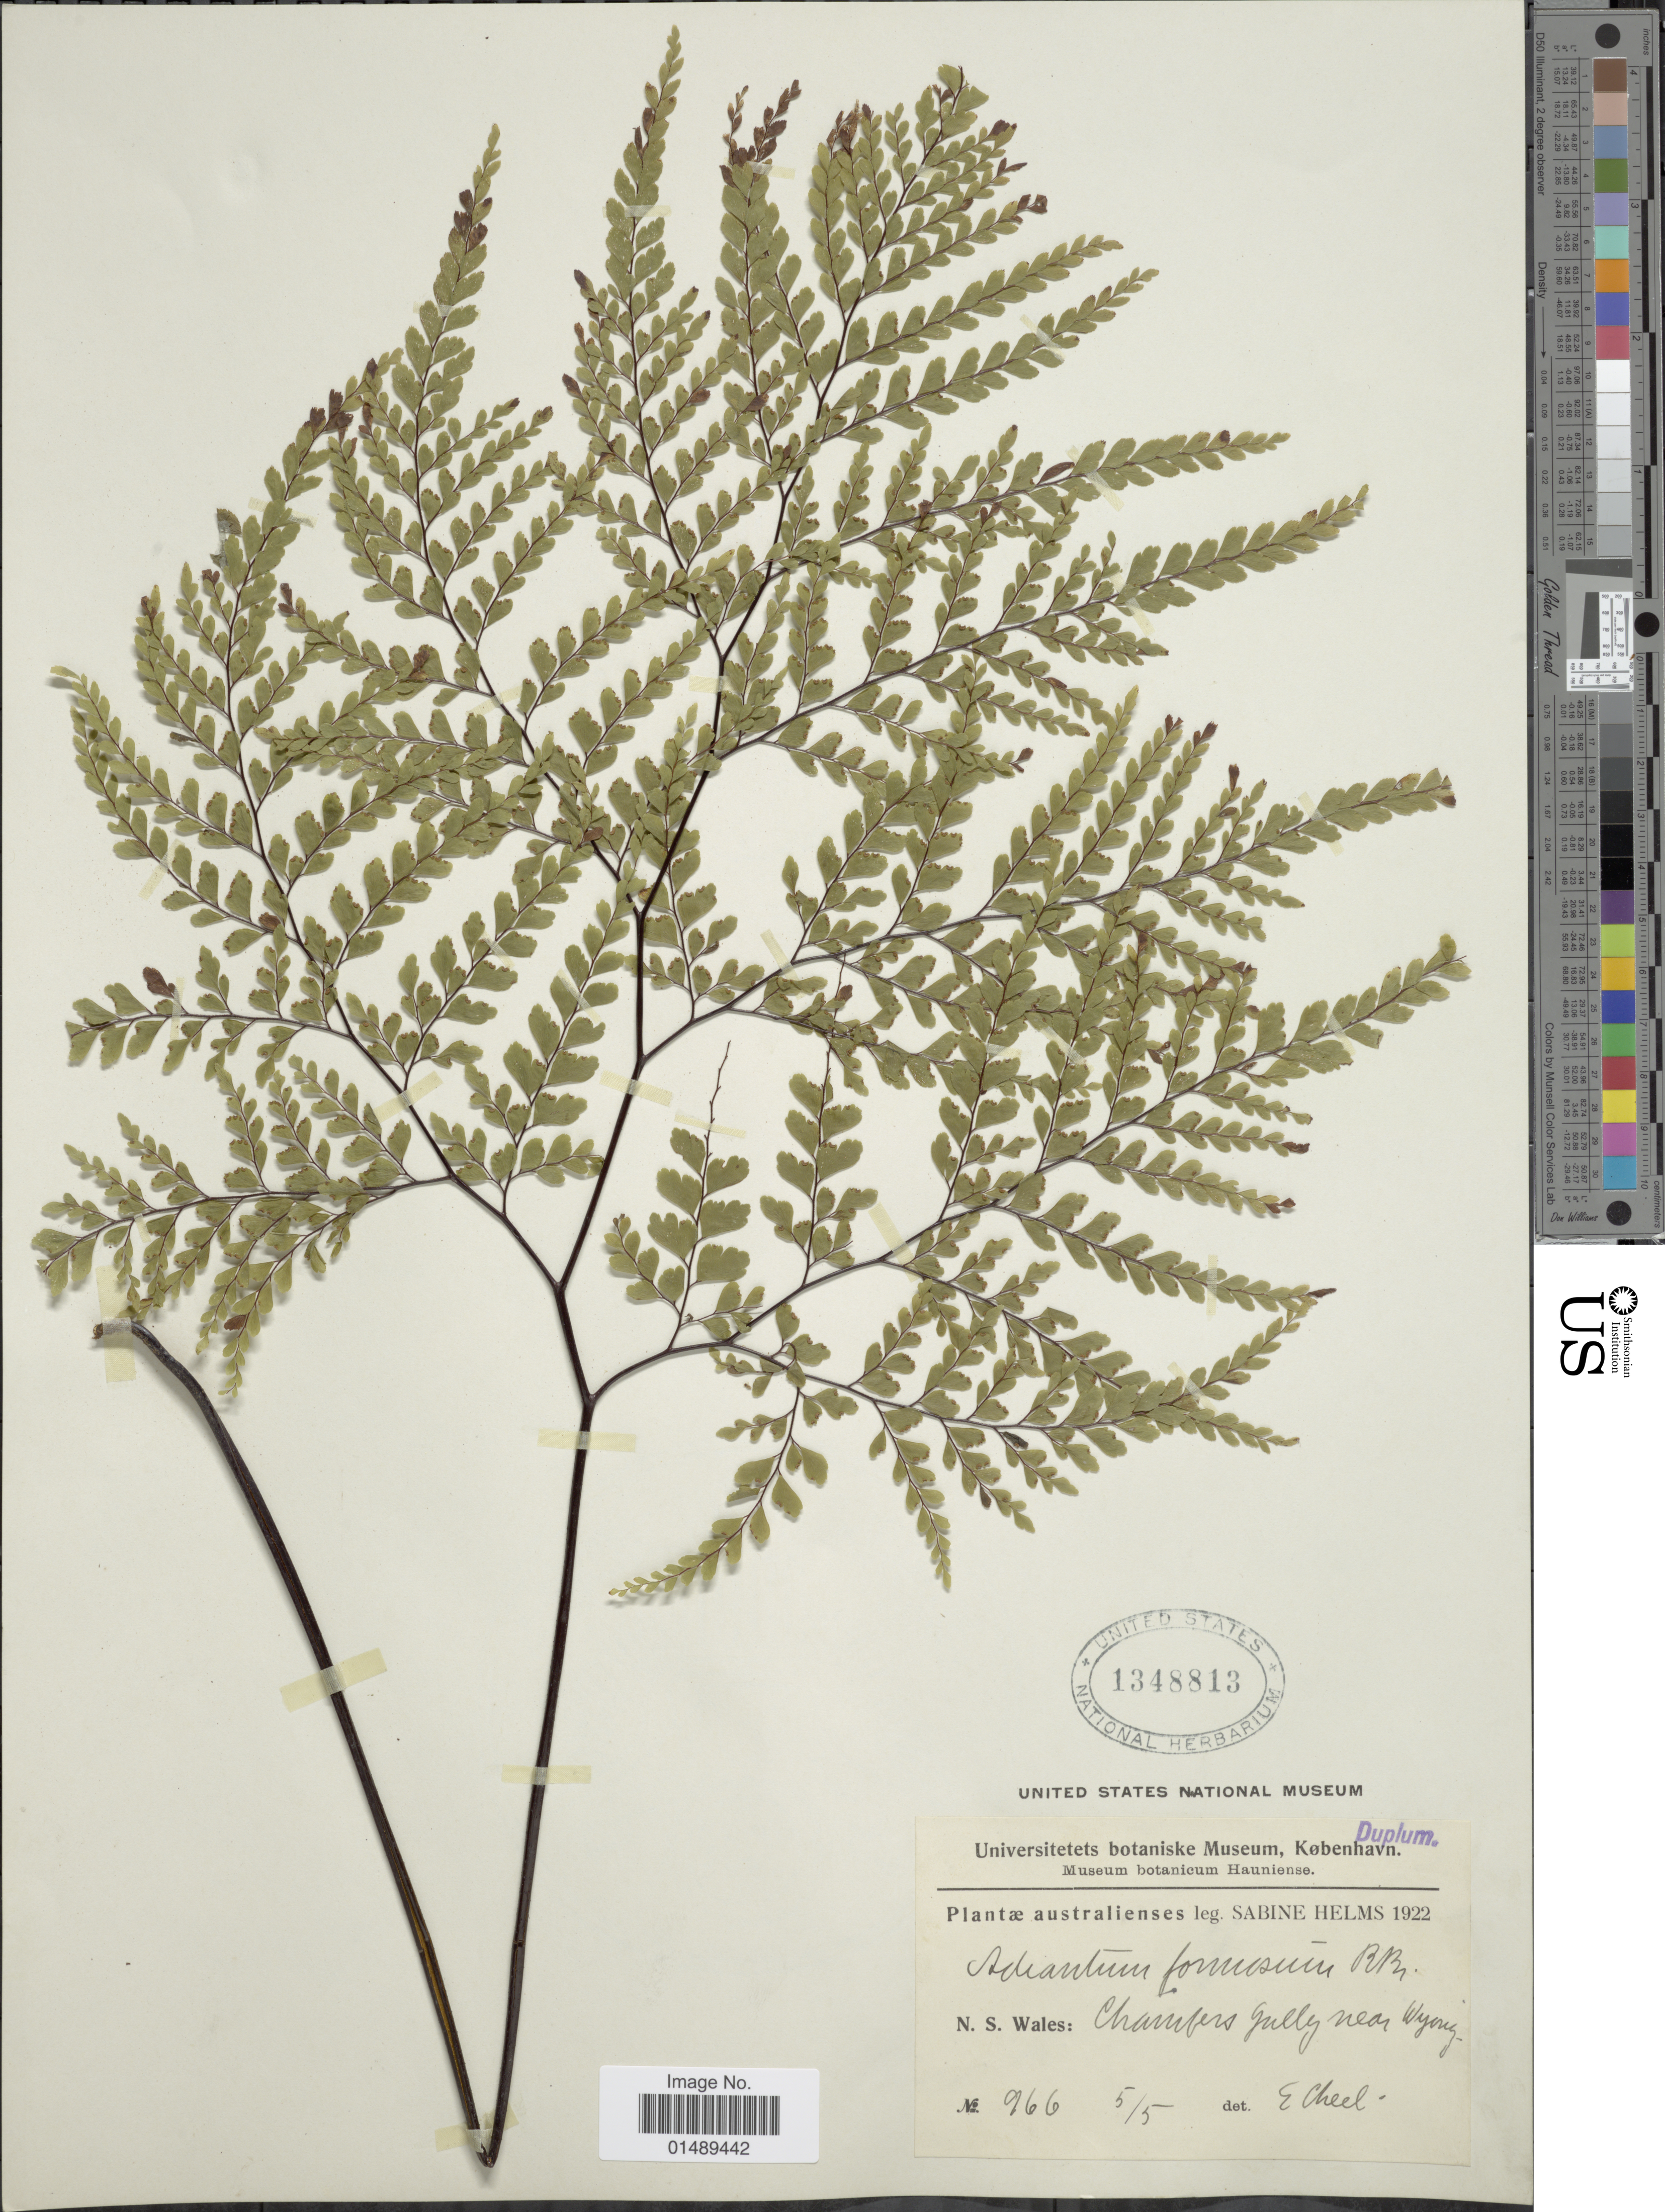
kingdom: Plantae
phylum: Tracheophyta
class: Polypodiopsida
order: Polypodiales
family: Pteridaceae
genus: Adiantum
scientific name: Adiantum formosum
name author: R. Br.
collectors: S. Helms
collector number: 966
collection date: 1922-05-05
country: Australia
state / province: New South Wales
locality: Chambers Gully near Wyirig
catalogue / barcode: US 1348813